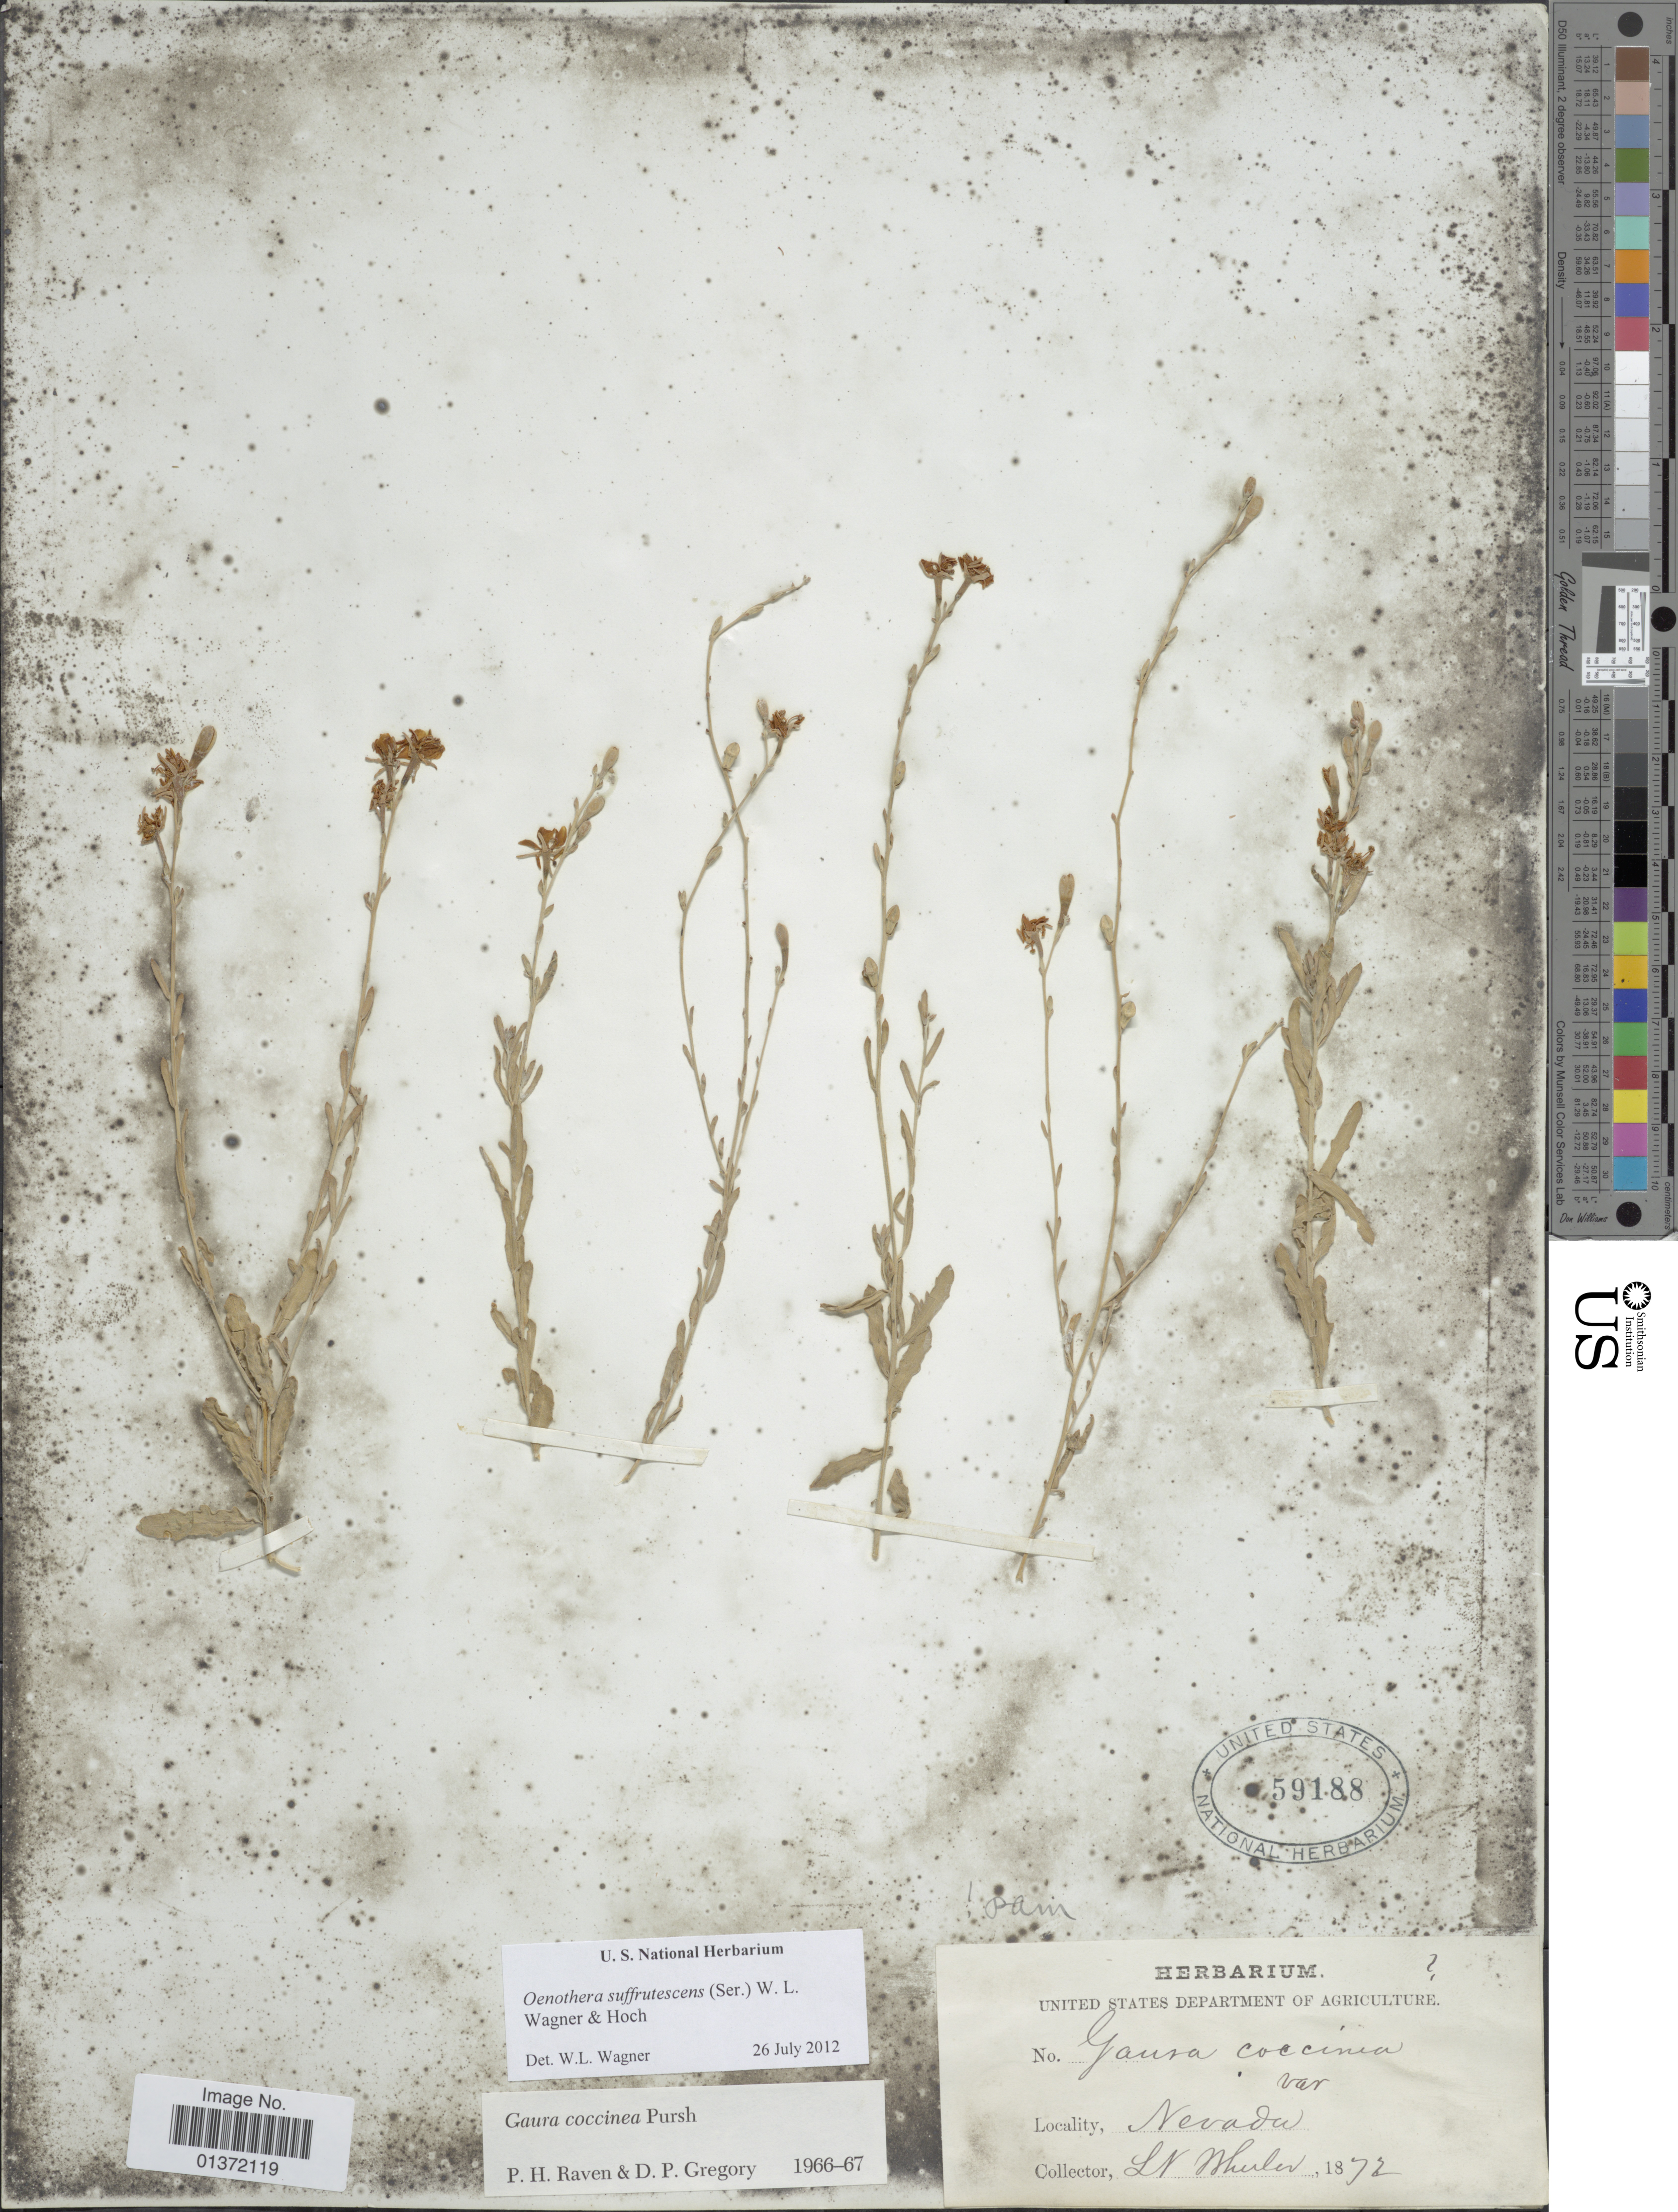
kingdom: Plantae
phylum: Tracheophyta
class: Magnoliopsida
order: Myrtales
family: Onagraceae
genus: Oenothera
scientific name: Oenothera suffrutescens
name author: (Ser.) W.L. Wagner & Hoch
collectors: L. Wheeler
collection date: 1872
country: United States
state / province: Nevada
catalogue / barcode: US 59188